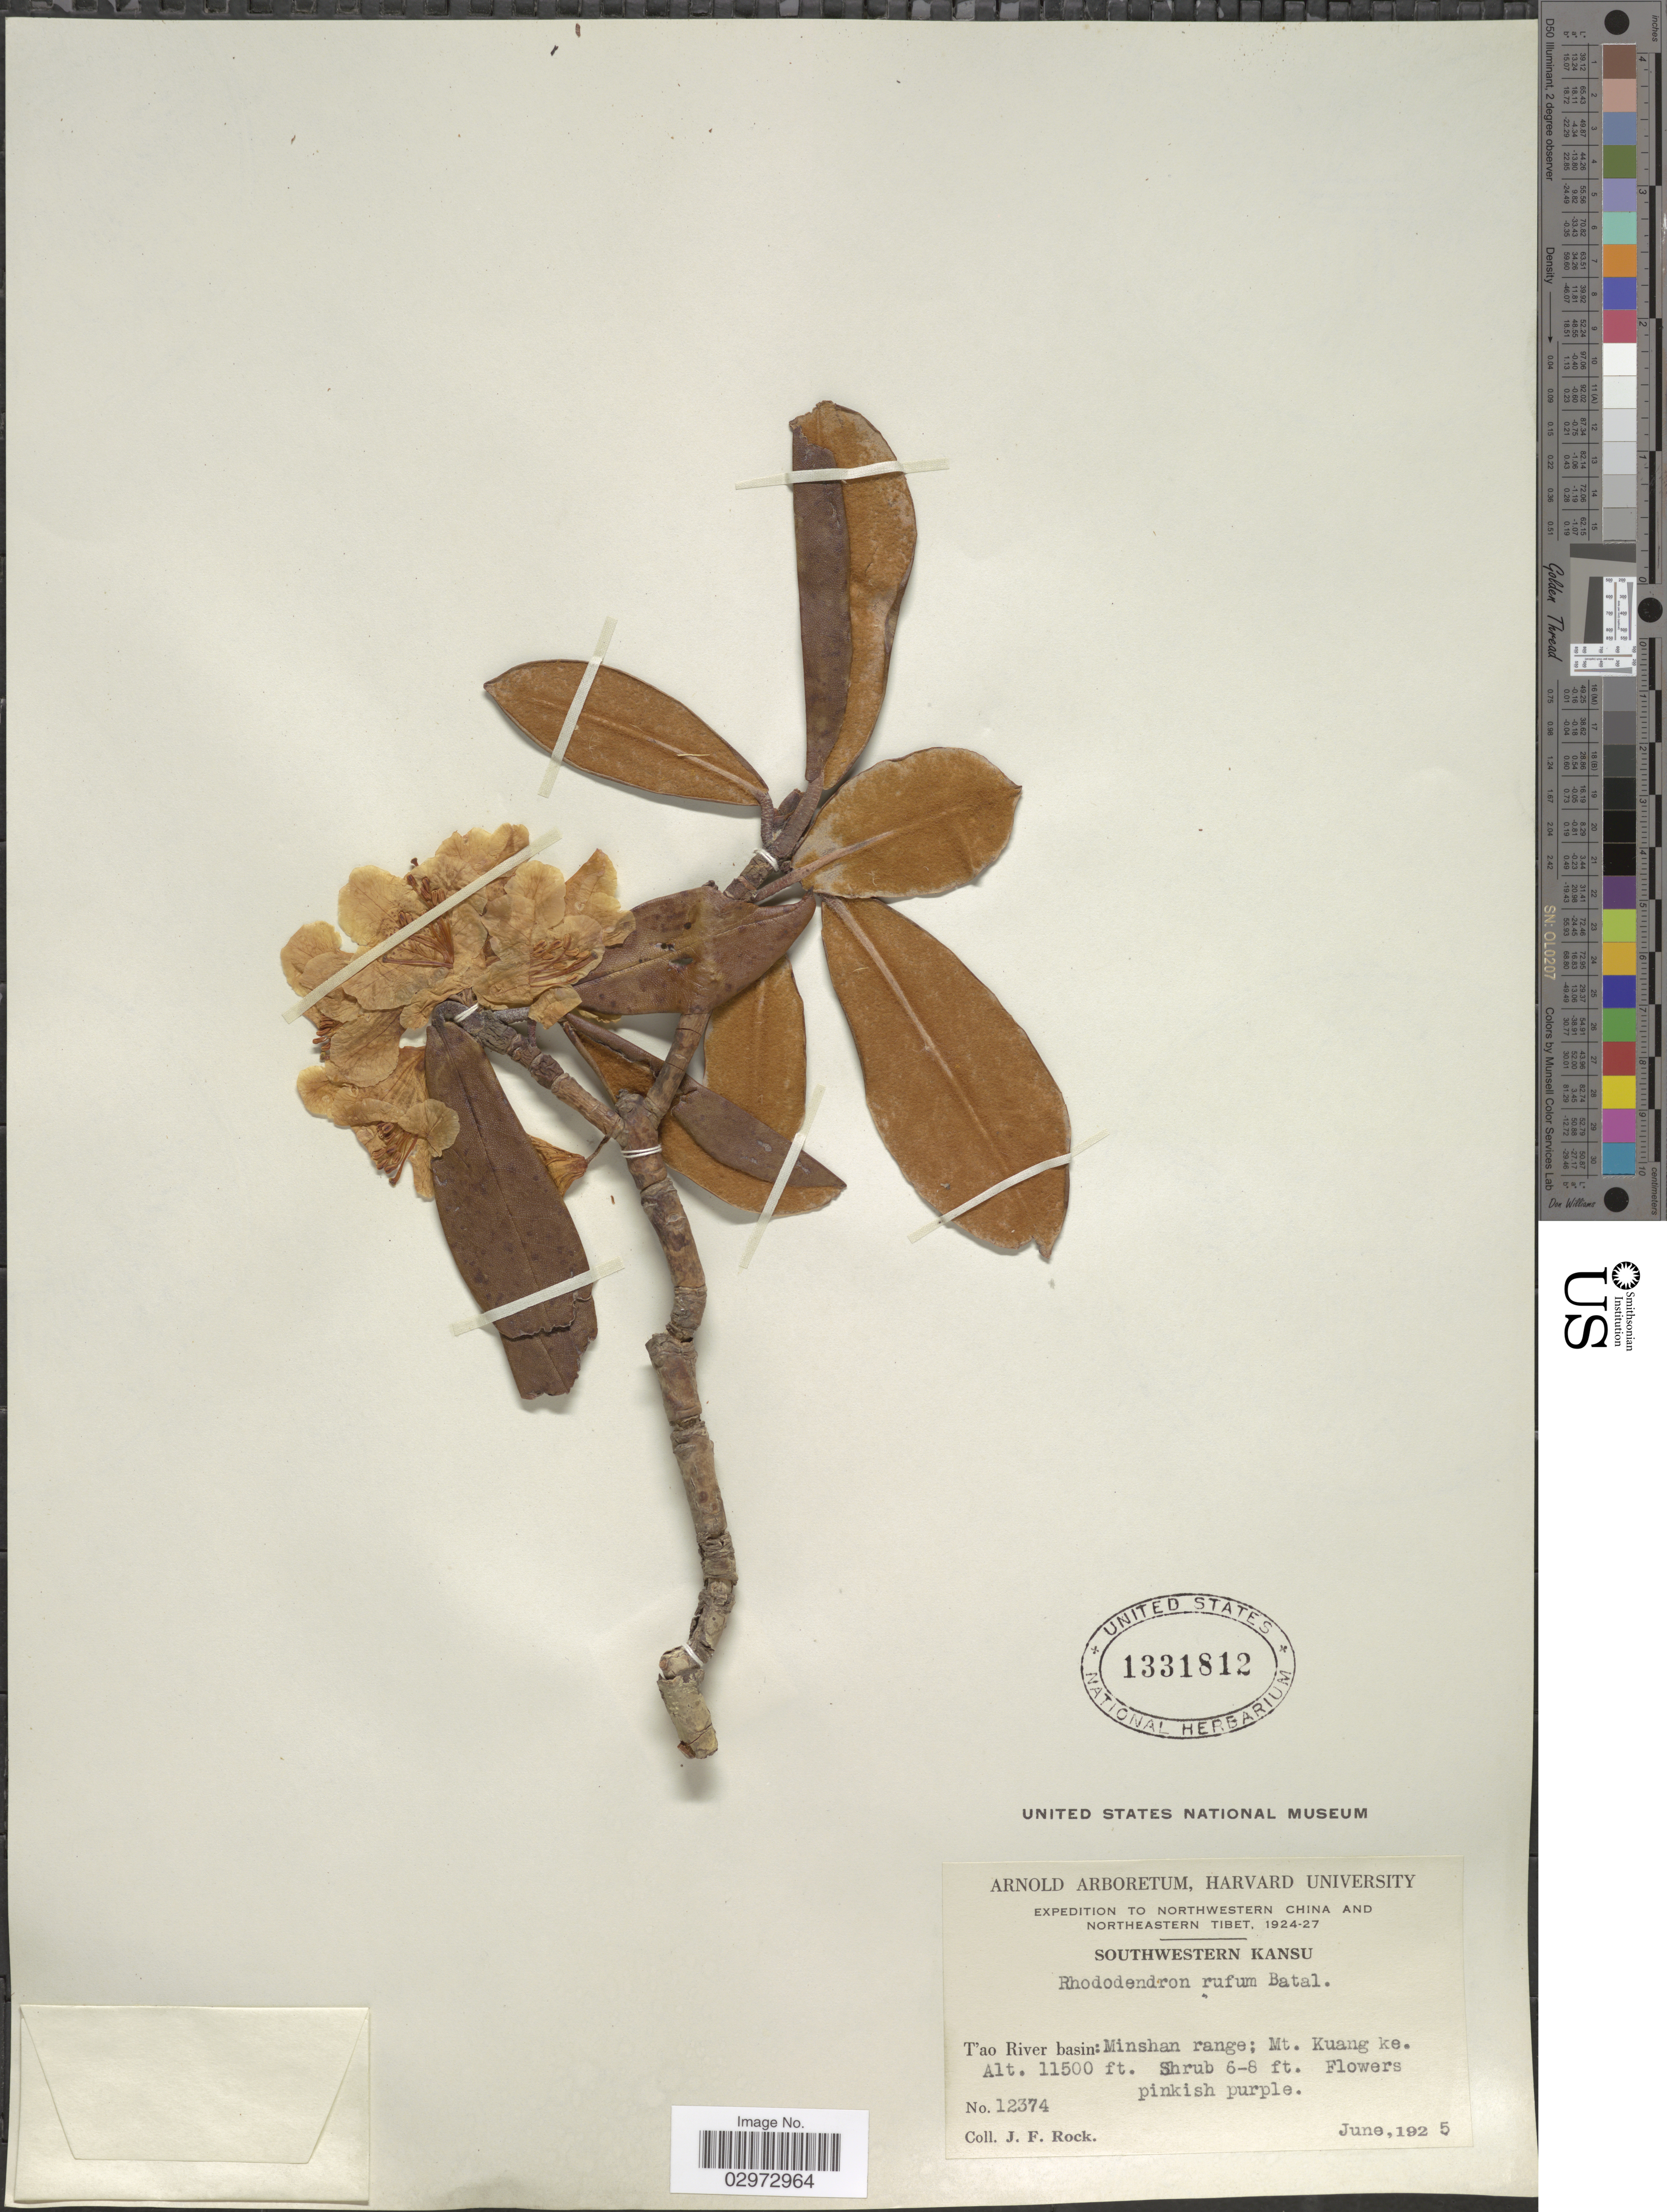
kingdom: Plantae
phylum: Tracheophyta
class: Magnoliopsida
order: Ericales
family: Ericaceae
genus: Rhododendron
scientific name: Rhododendron rufum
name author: Batalin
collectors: J. Rock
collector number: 12374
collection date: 1925-06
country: China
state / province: Gansu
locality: Northwestern China, Southwestern Kansu, T'ao River basin, Minshan range, Mt. Kuang ke.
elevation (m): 3505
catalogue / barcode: US 1331812